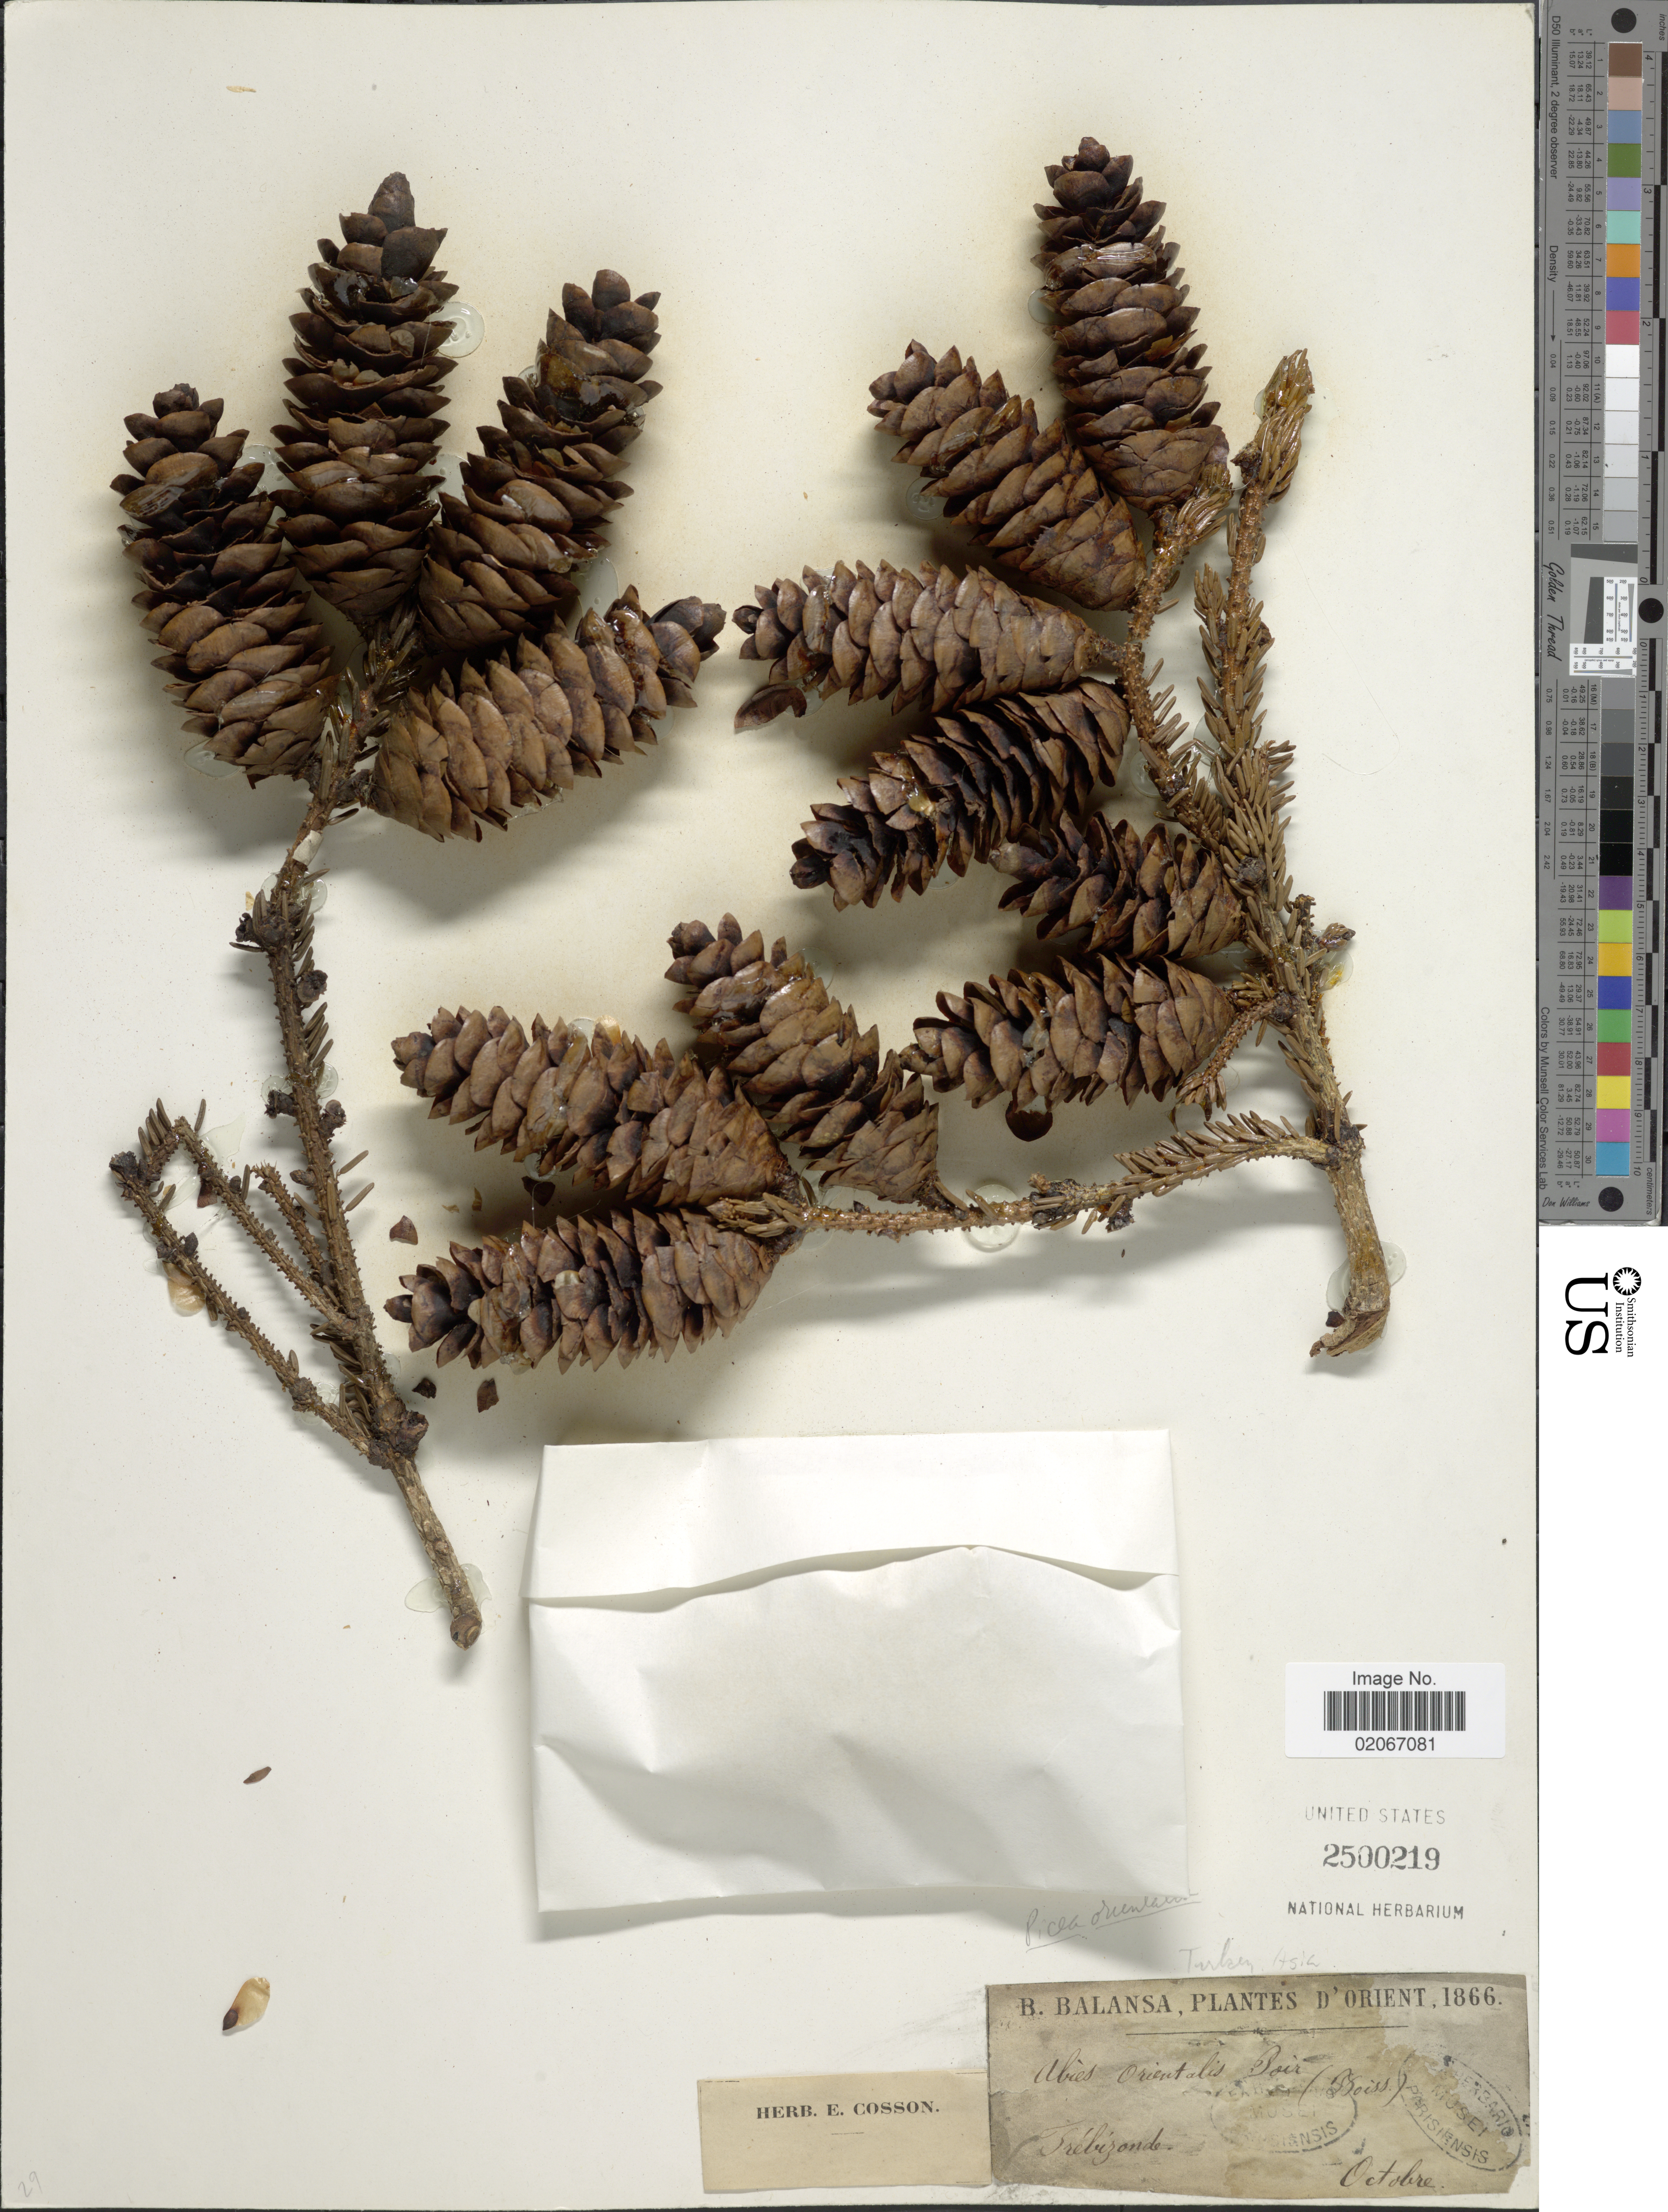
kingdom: Plantae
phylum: Tracheophyta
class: Pinopsida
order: Pinales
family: Pinaceae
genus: Picea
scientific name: Picea orientalis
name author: (L.) Peterm.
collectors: B. Balansa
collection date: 1866-10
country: Turkey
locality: Orient. Abies Orientalis Poir. Trebozonde [interpreted]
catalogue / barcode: US 2500219